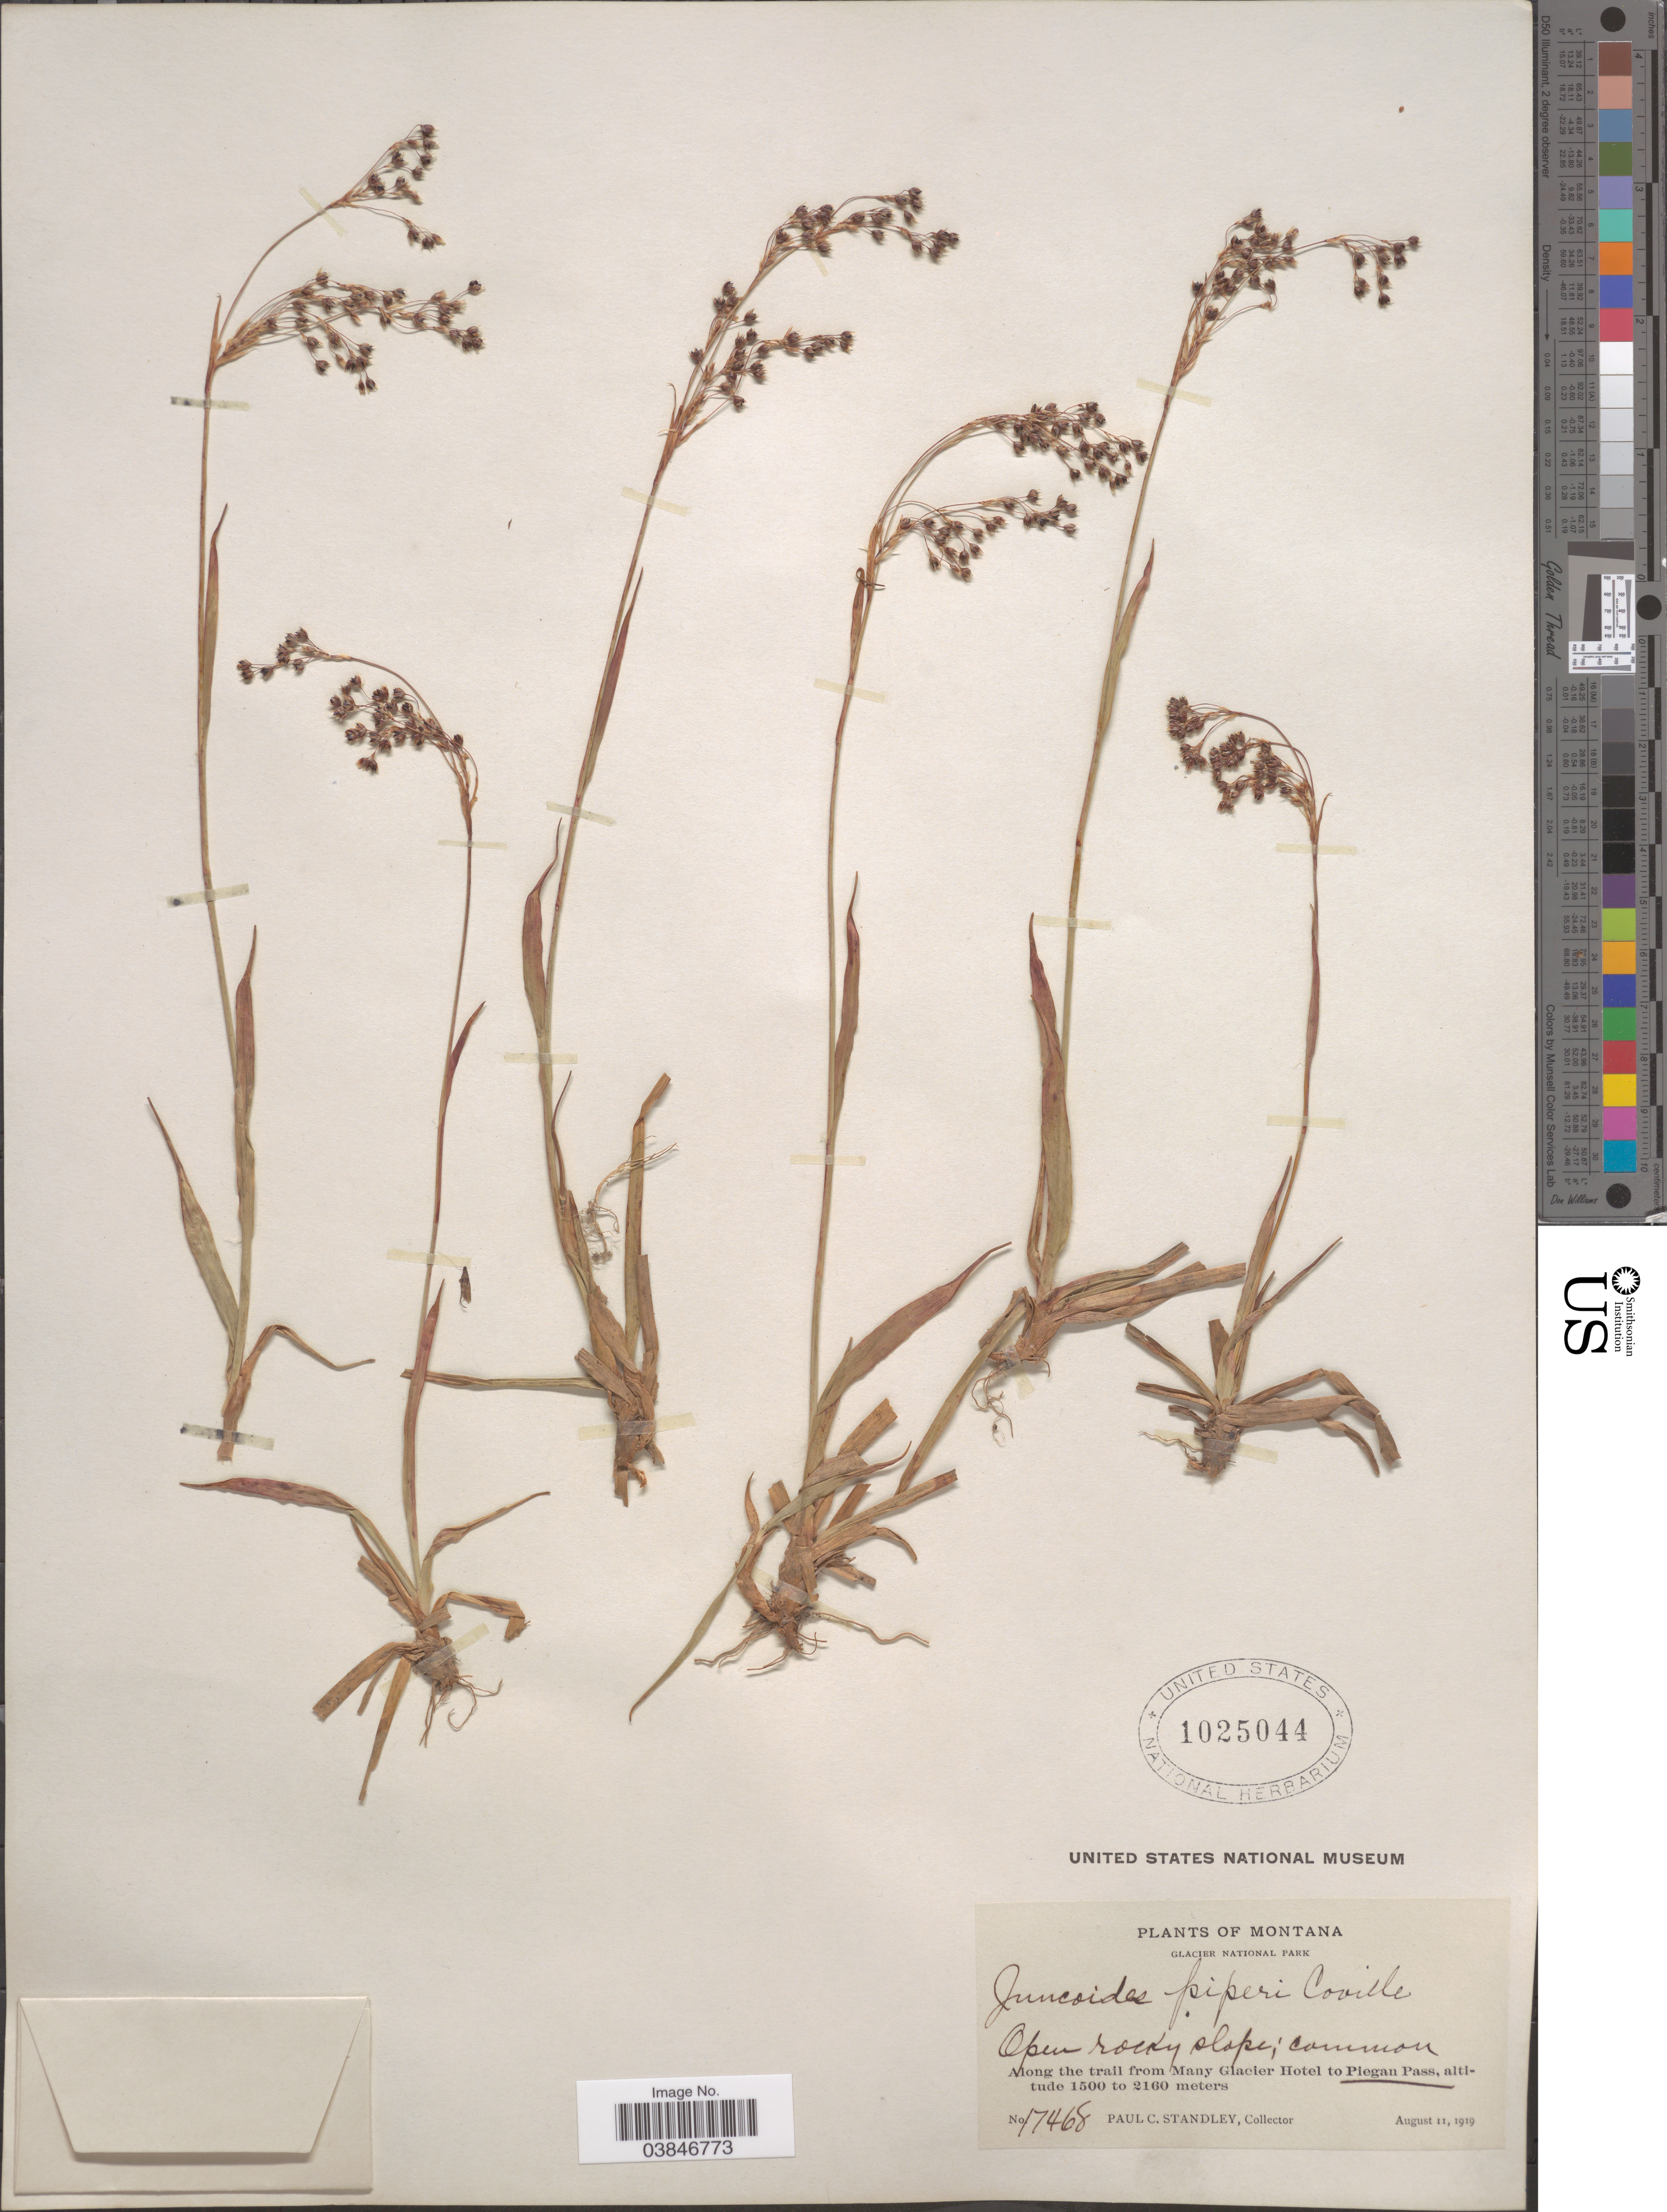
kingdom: Plantae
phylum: Tracheophyta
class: Liliopsida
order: Poales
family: Juncaceae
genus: Luzula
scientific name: Luzula piperi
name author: (Coville) M.E. Jones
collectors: P. C. Standley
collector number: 17468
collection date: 1919-08-11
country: United States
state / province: Montana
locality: Glacier National Park. Along the trail from Many Glacier Hotel to Piegan Pass.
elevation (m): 1500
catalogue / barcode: US 1025044